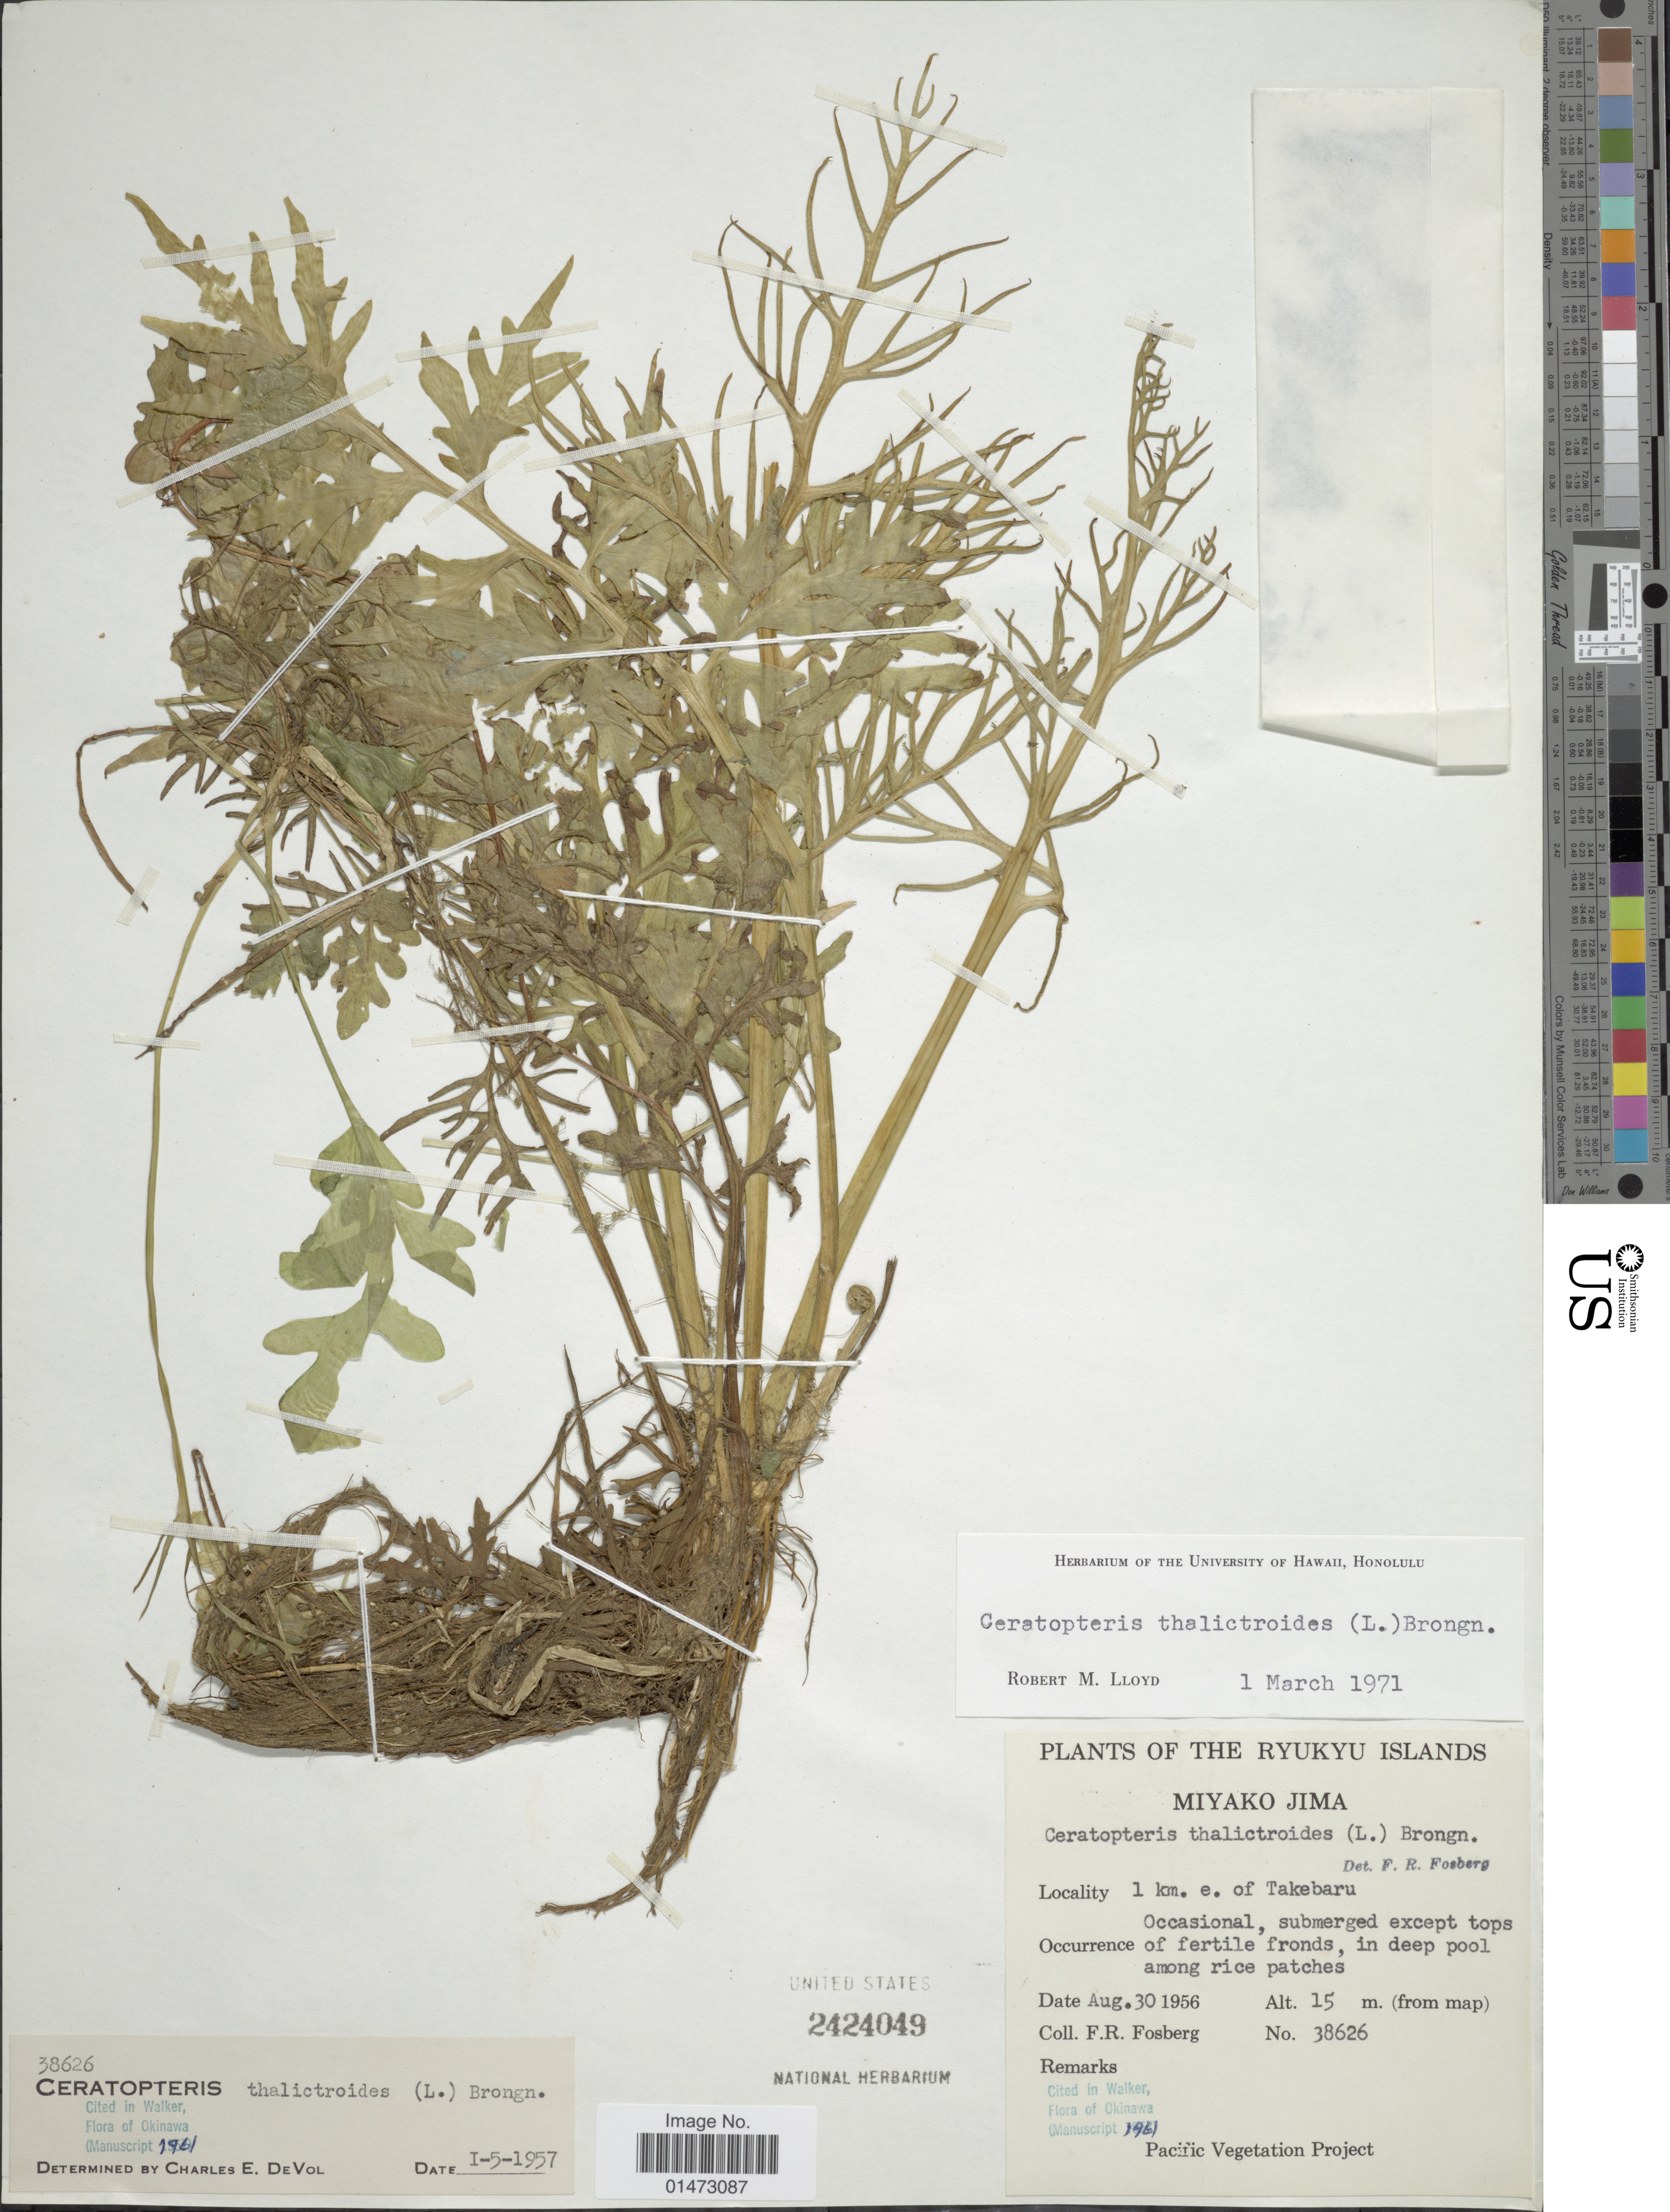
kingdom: Plantae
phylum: Tracheophyta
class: Polypodiopsida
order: Polypodiales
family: Pteridaceae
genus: Ceratopteris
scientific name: Ceratopteris thalictroides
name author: (L.) Brongn.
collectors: F. R. Fosberg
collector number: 38626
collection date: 1956-08-30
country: Japan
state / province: Okinawa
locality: Ryukyu Islands. Miyako Jima. 1 km. e. of Takebaru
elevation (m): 15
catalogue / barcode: US 2424049